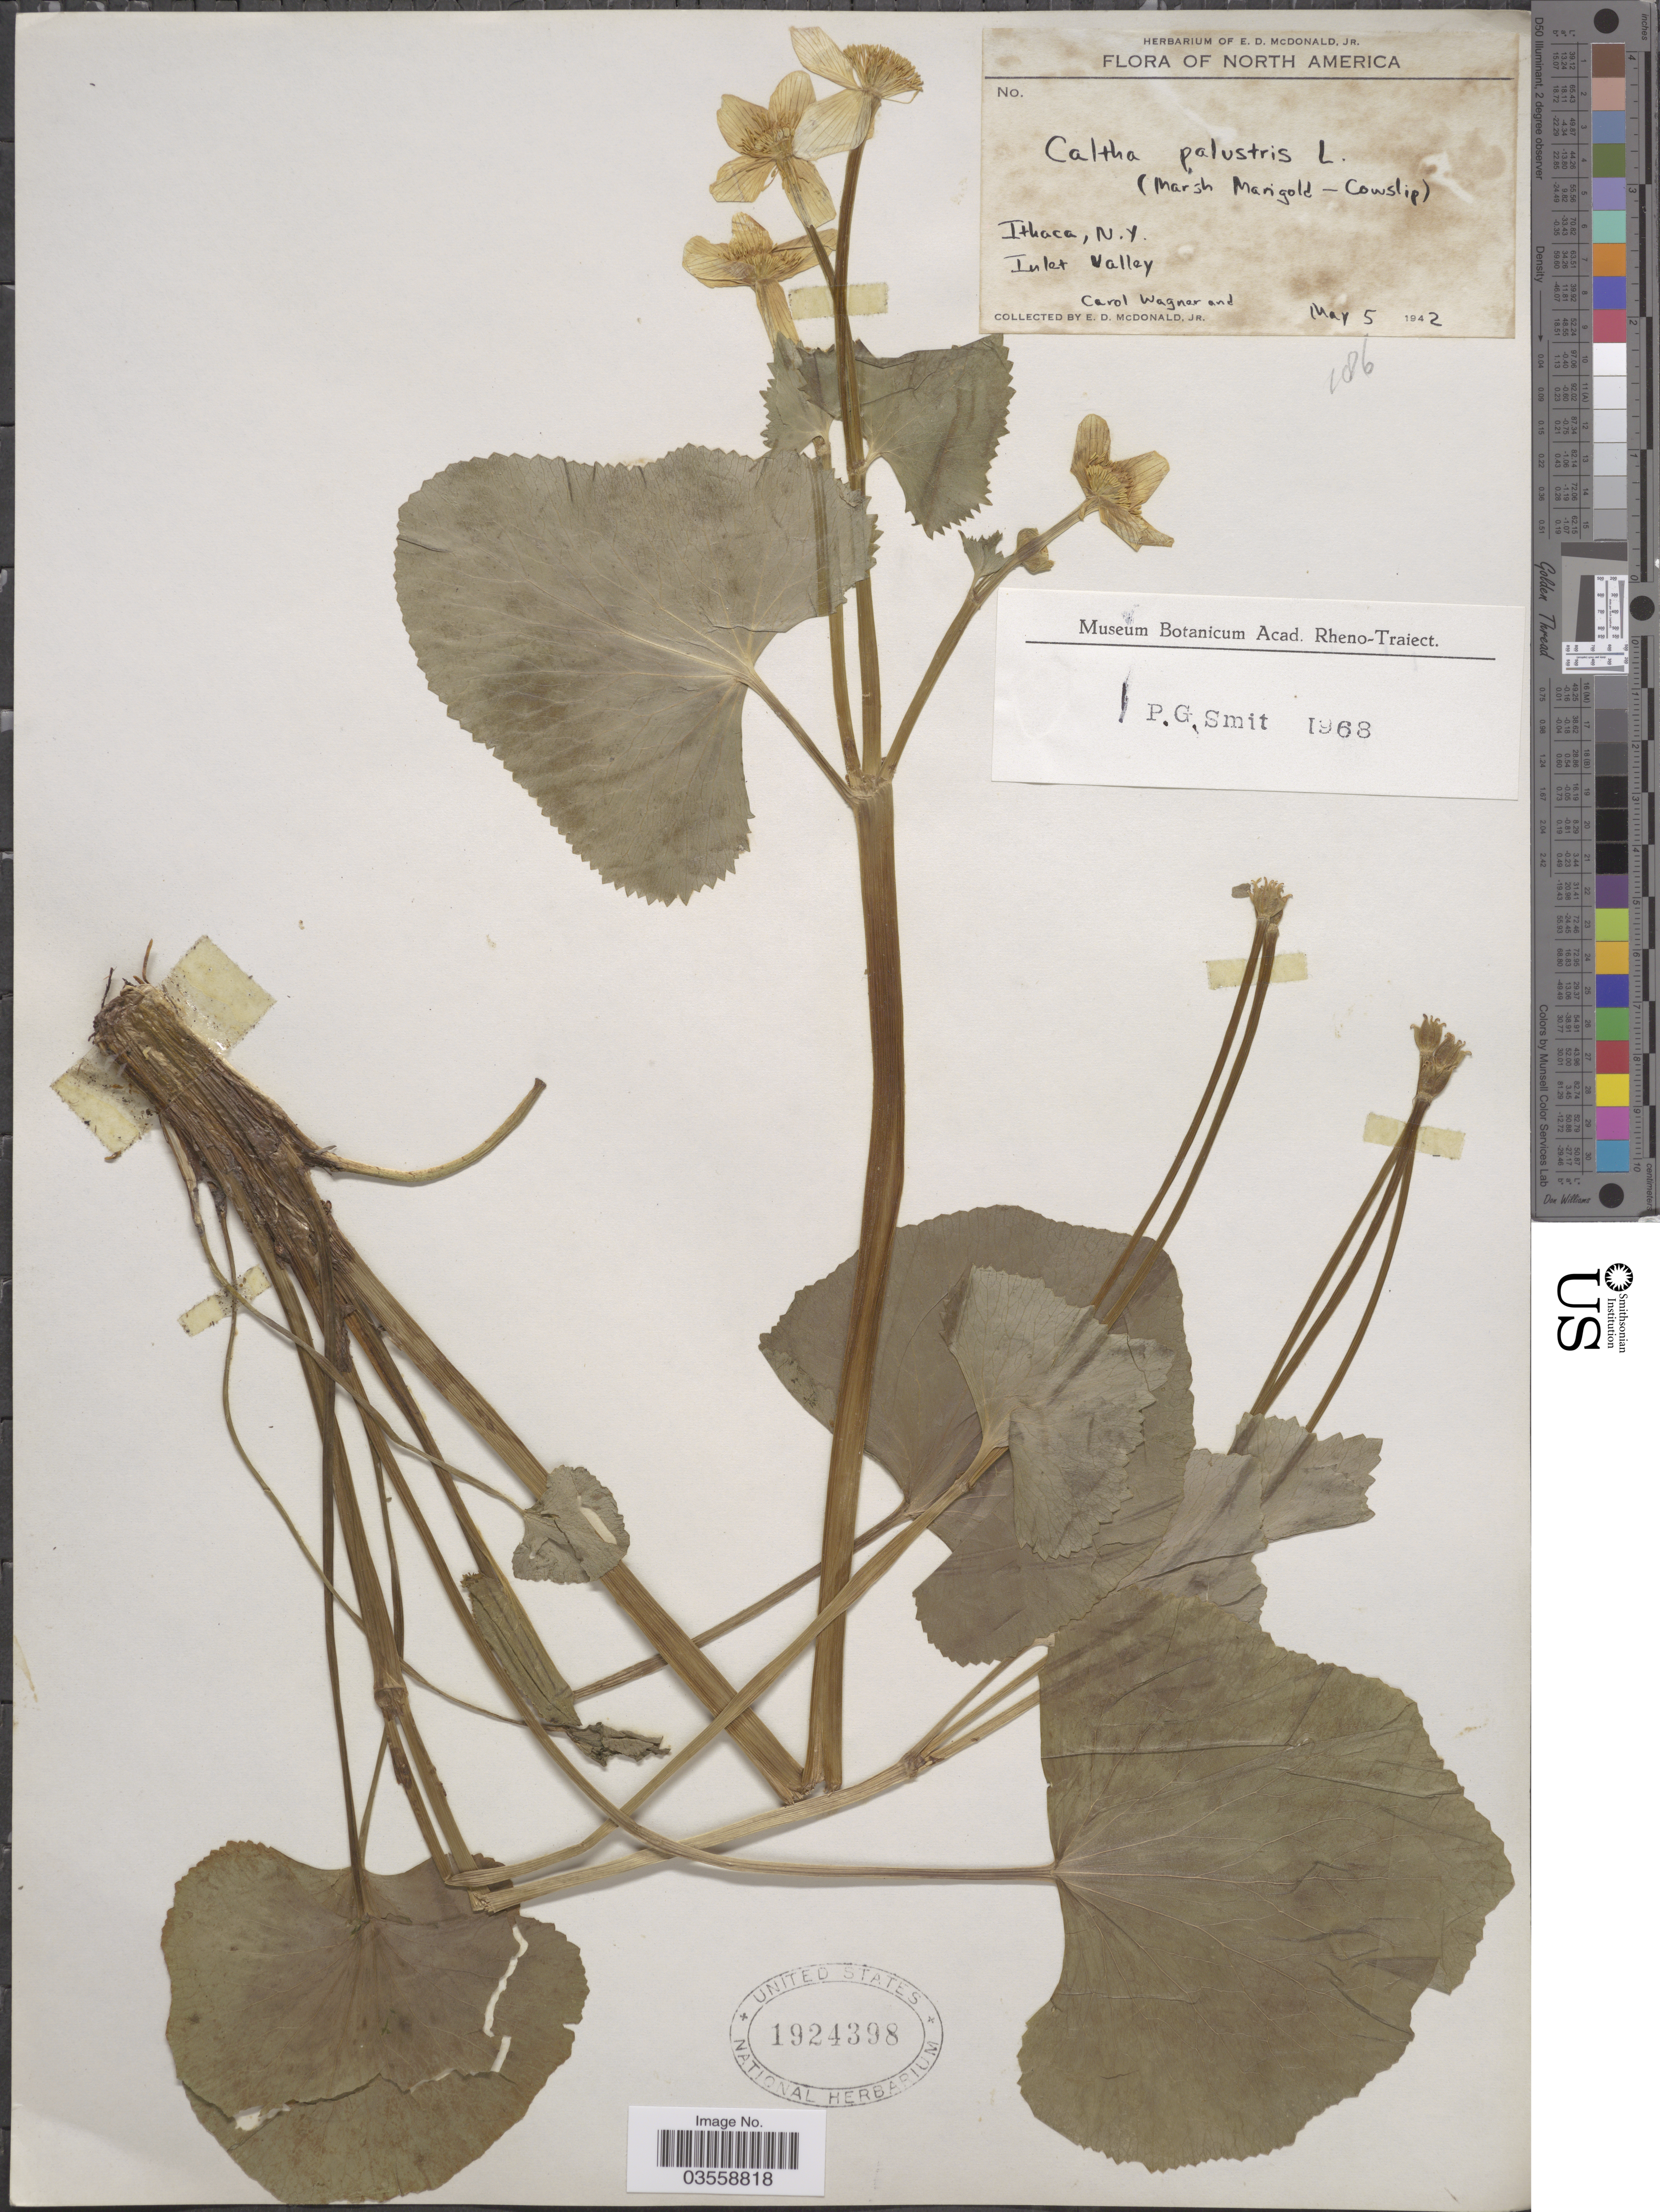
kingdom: Plantae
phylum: Tracheophyta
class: Magnoliopsida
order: Ranunculales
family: Ranunculaceae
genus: Caltha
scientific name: Caltha palustris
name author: L.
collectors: C. Wagner & E. D. McDonald Jr.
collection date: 1942-05-05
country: United States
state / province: New York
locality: Ithaca. Inlet Valley.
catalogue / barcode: US 1924398